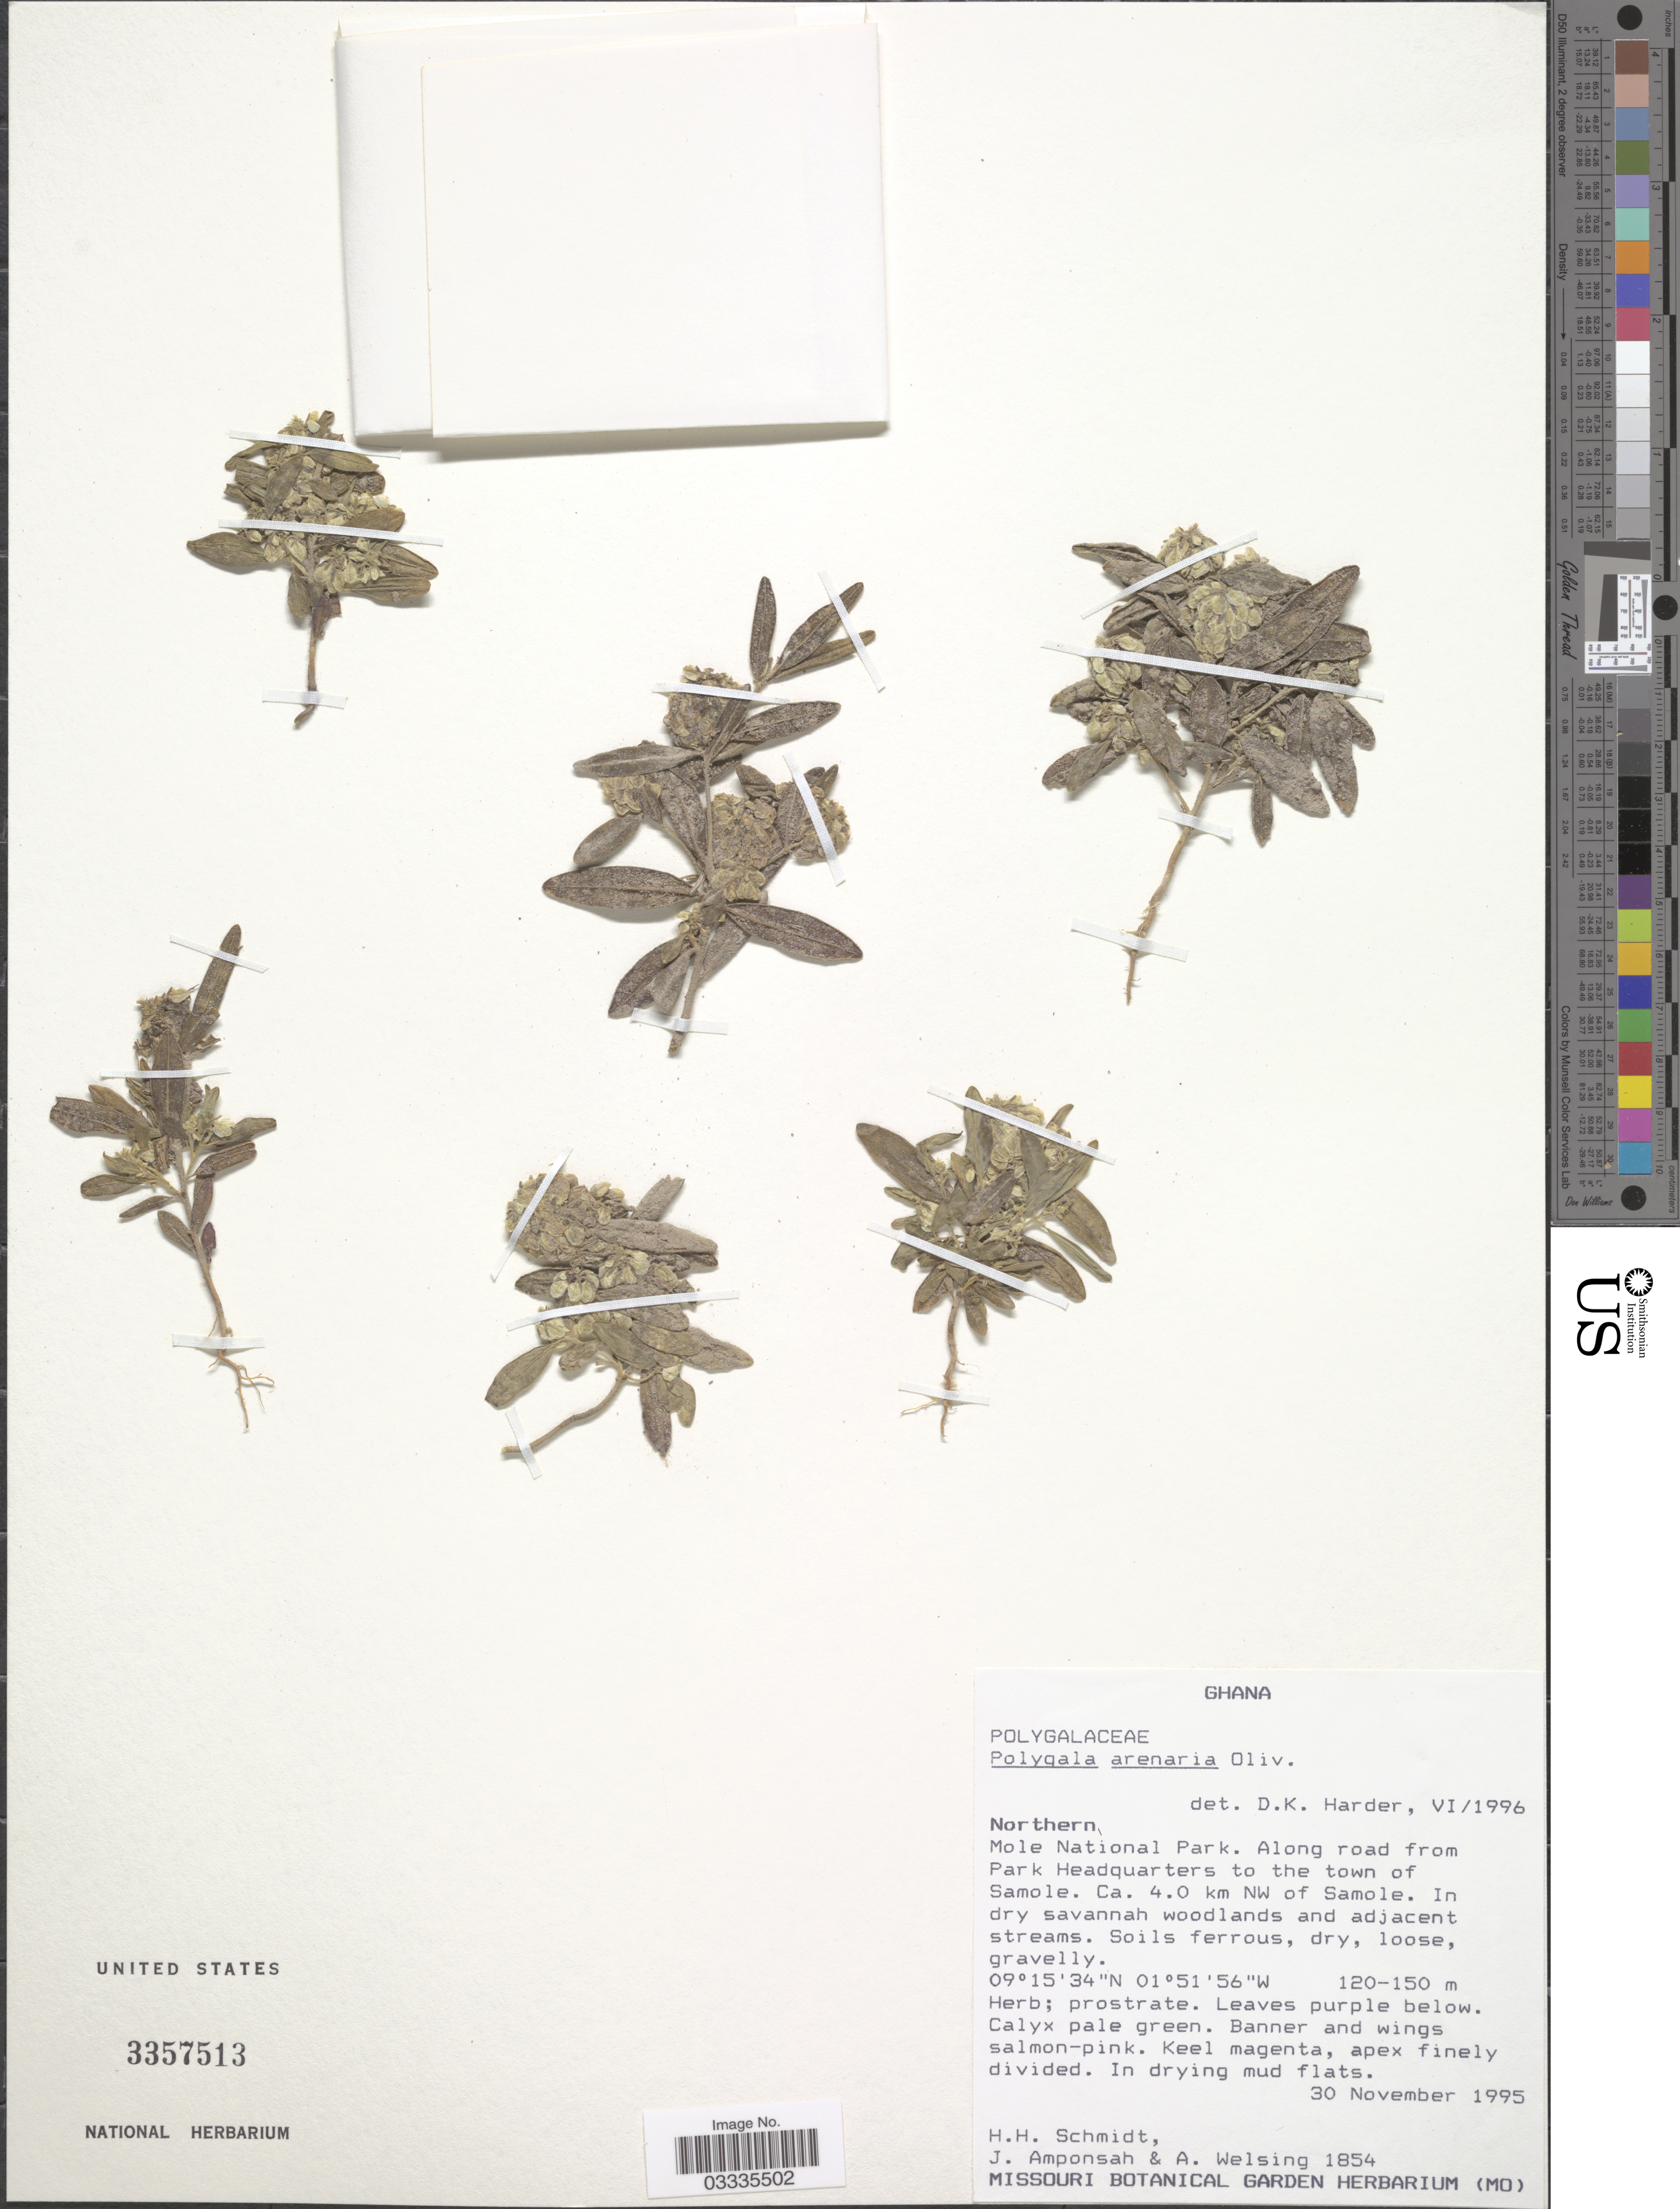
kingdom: Plantae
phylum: Tracheophyta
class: Magnoliopsida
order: Fabales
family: Polygalaceae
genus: Polygala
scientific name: Polygala arenaria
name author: Willd.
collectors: H. H. Schmidt, J. Amponsah & A. Welsing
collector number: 1854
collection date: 1995-11-30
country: Ghana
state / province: Northern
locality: Mole National Park. Along road from Park Headquarters to the town of Samole. Ca. 4.0 km NW of Samole.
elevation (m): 120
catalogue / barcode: US 3357513